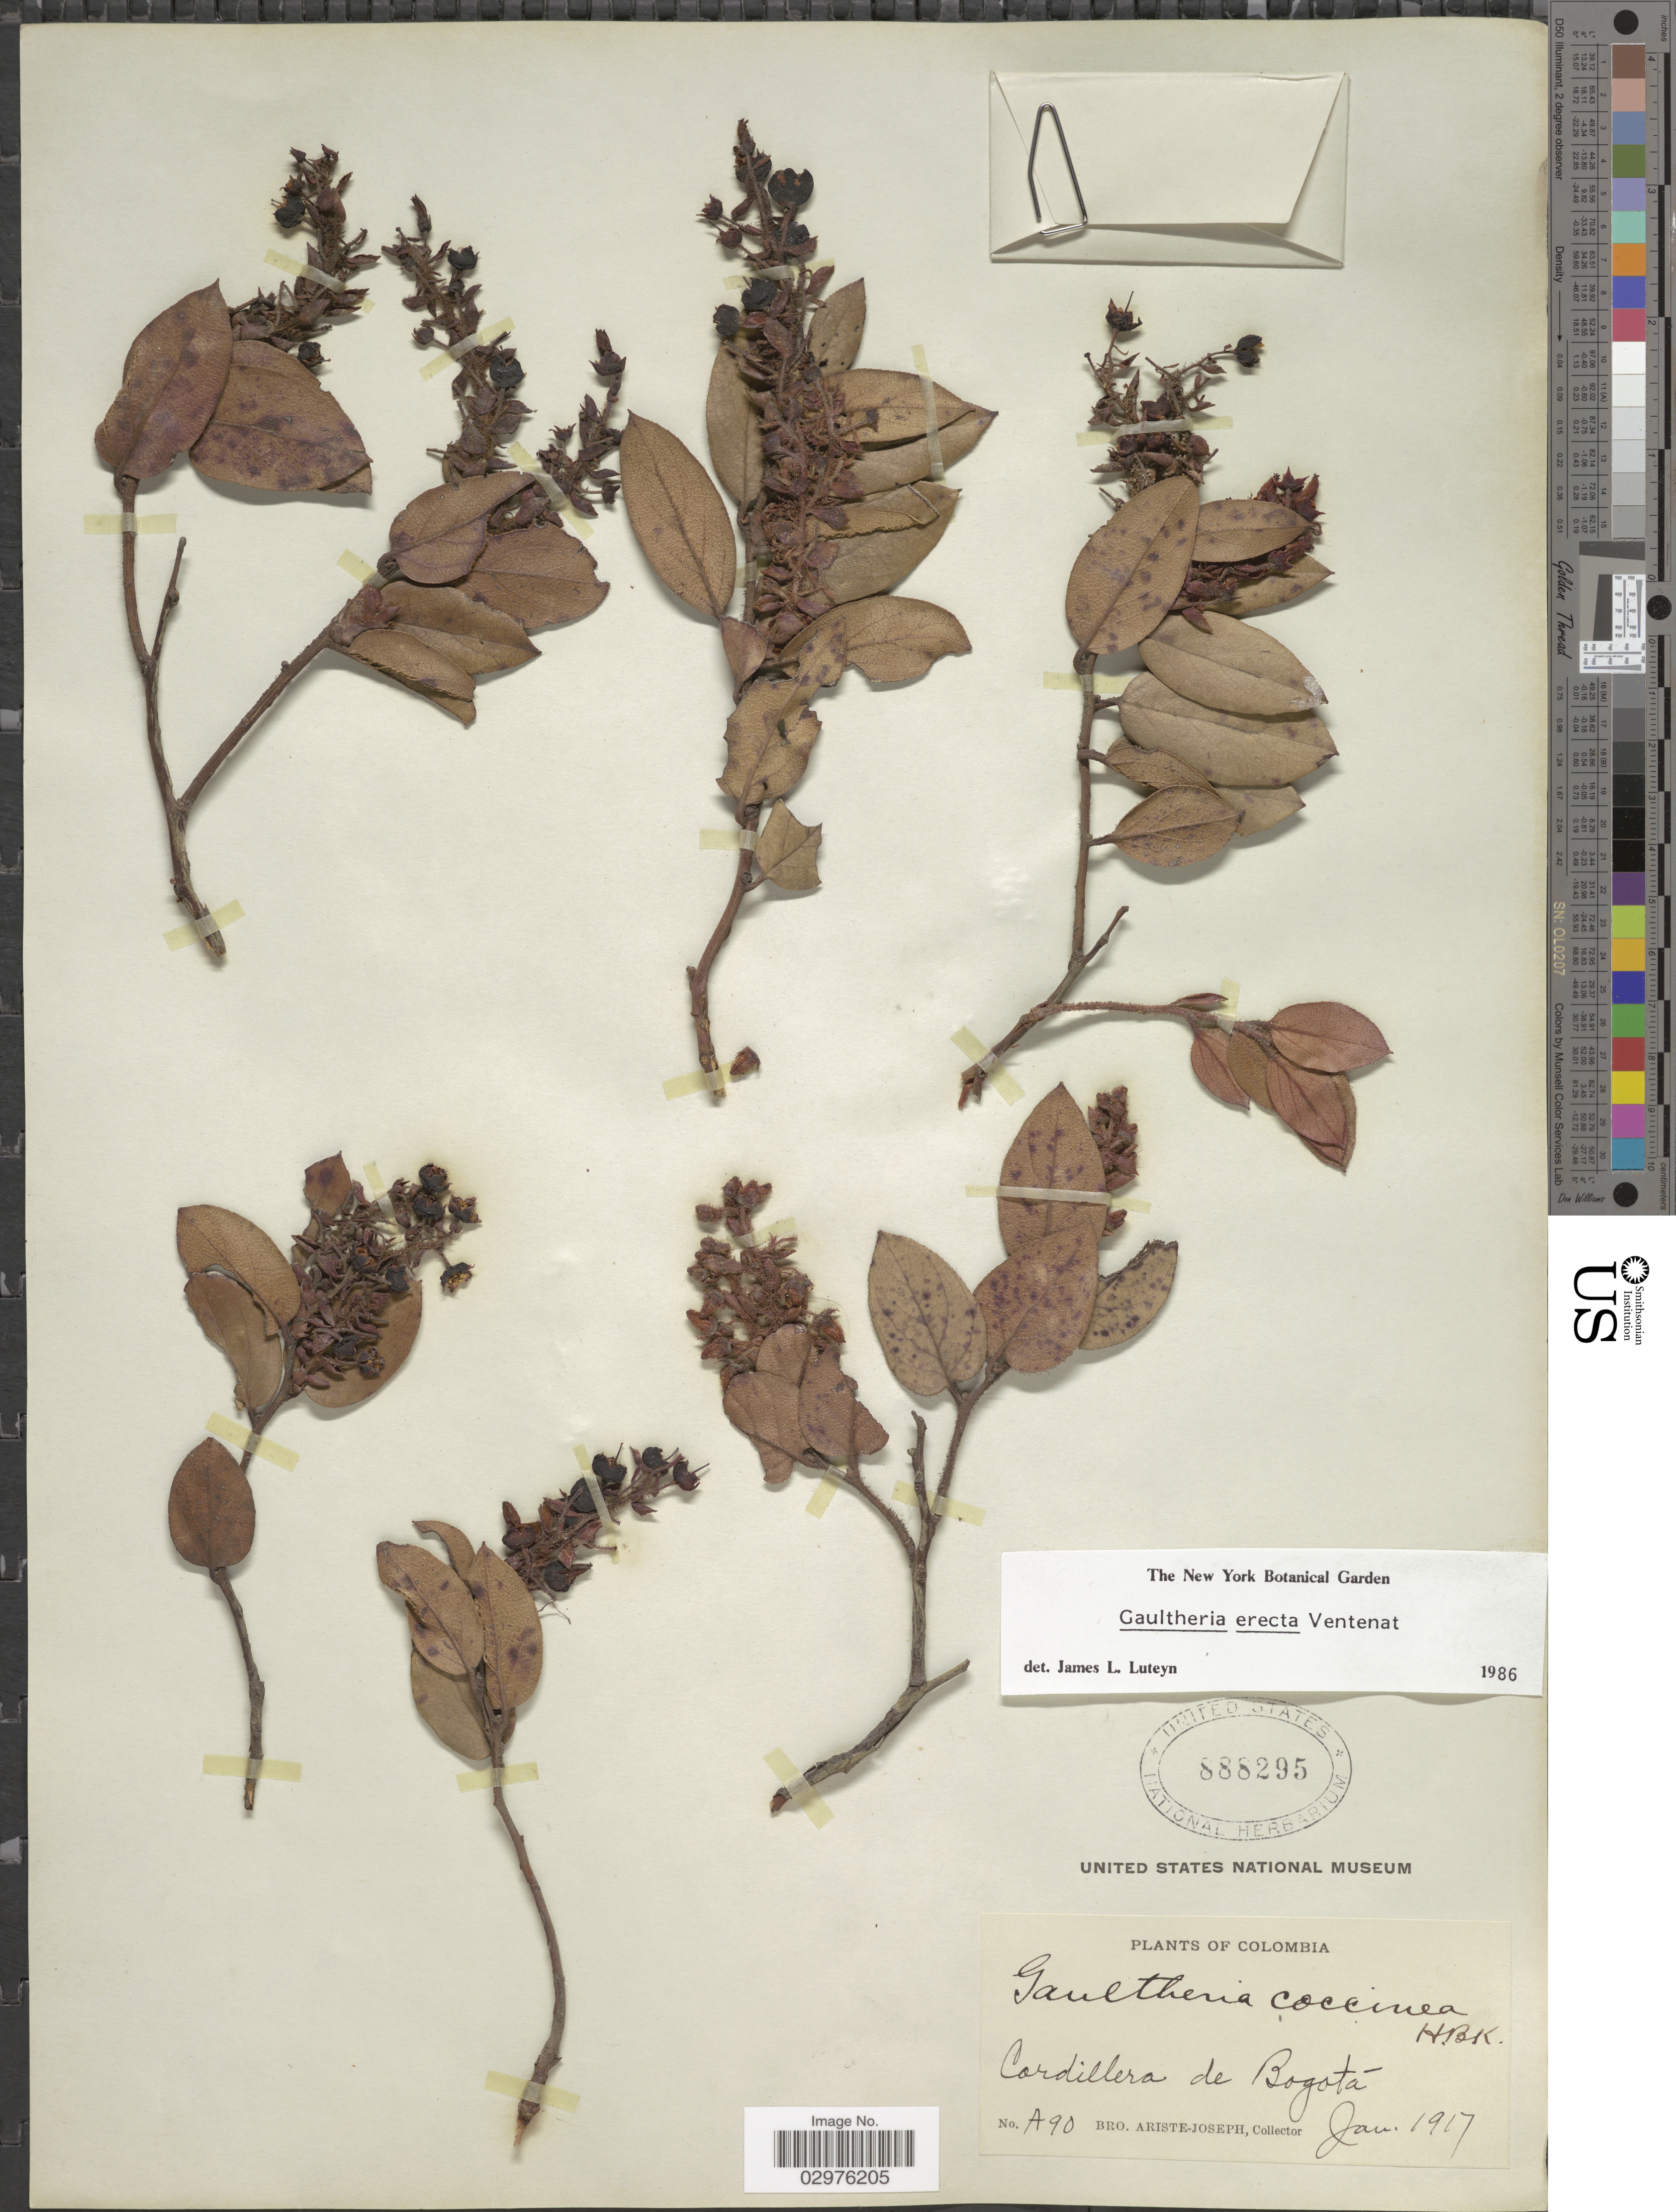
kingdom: Plantae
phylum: Tracheophyta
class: Magnoliopsida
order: Ericales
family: Ericaceae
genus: Gaultheria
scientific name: Gaultheria erecta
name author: Vent.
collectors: Bro. Ariste-Joseph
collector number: A90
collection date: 1917-01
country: Colombia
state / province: Bogota D.C.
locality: Cordillera de Bogotá.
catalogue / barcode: US 888295